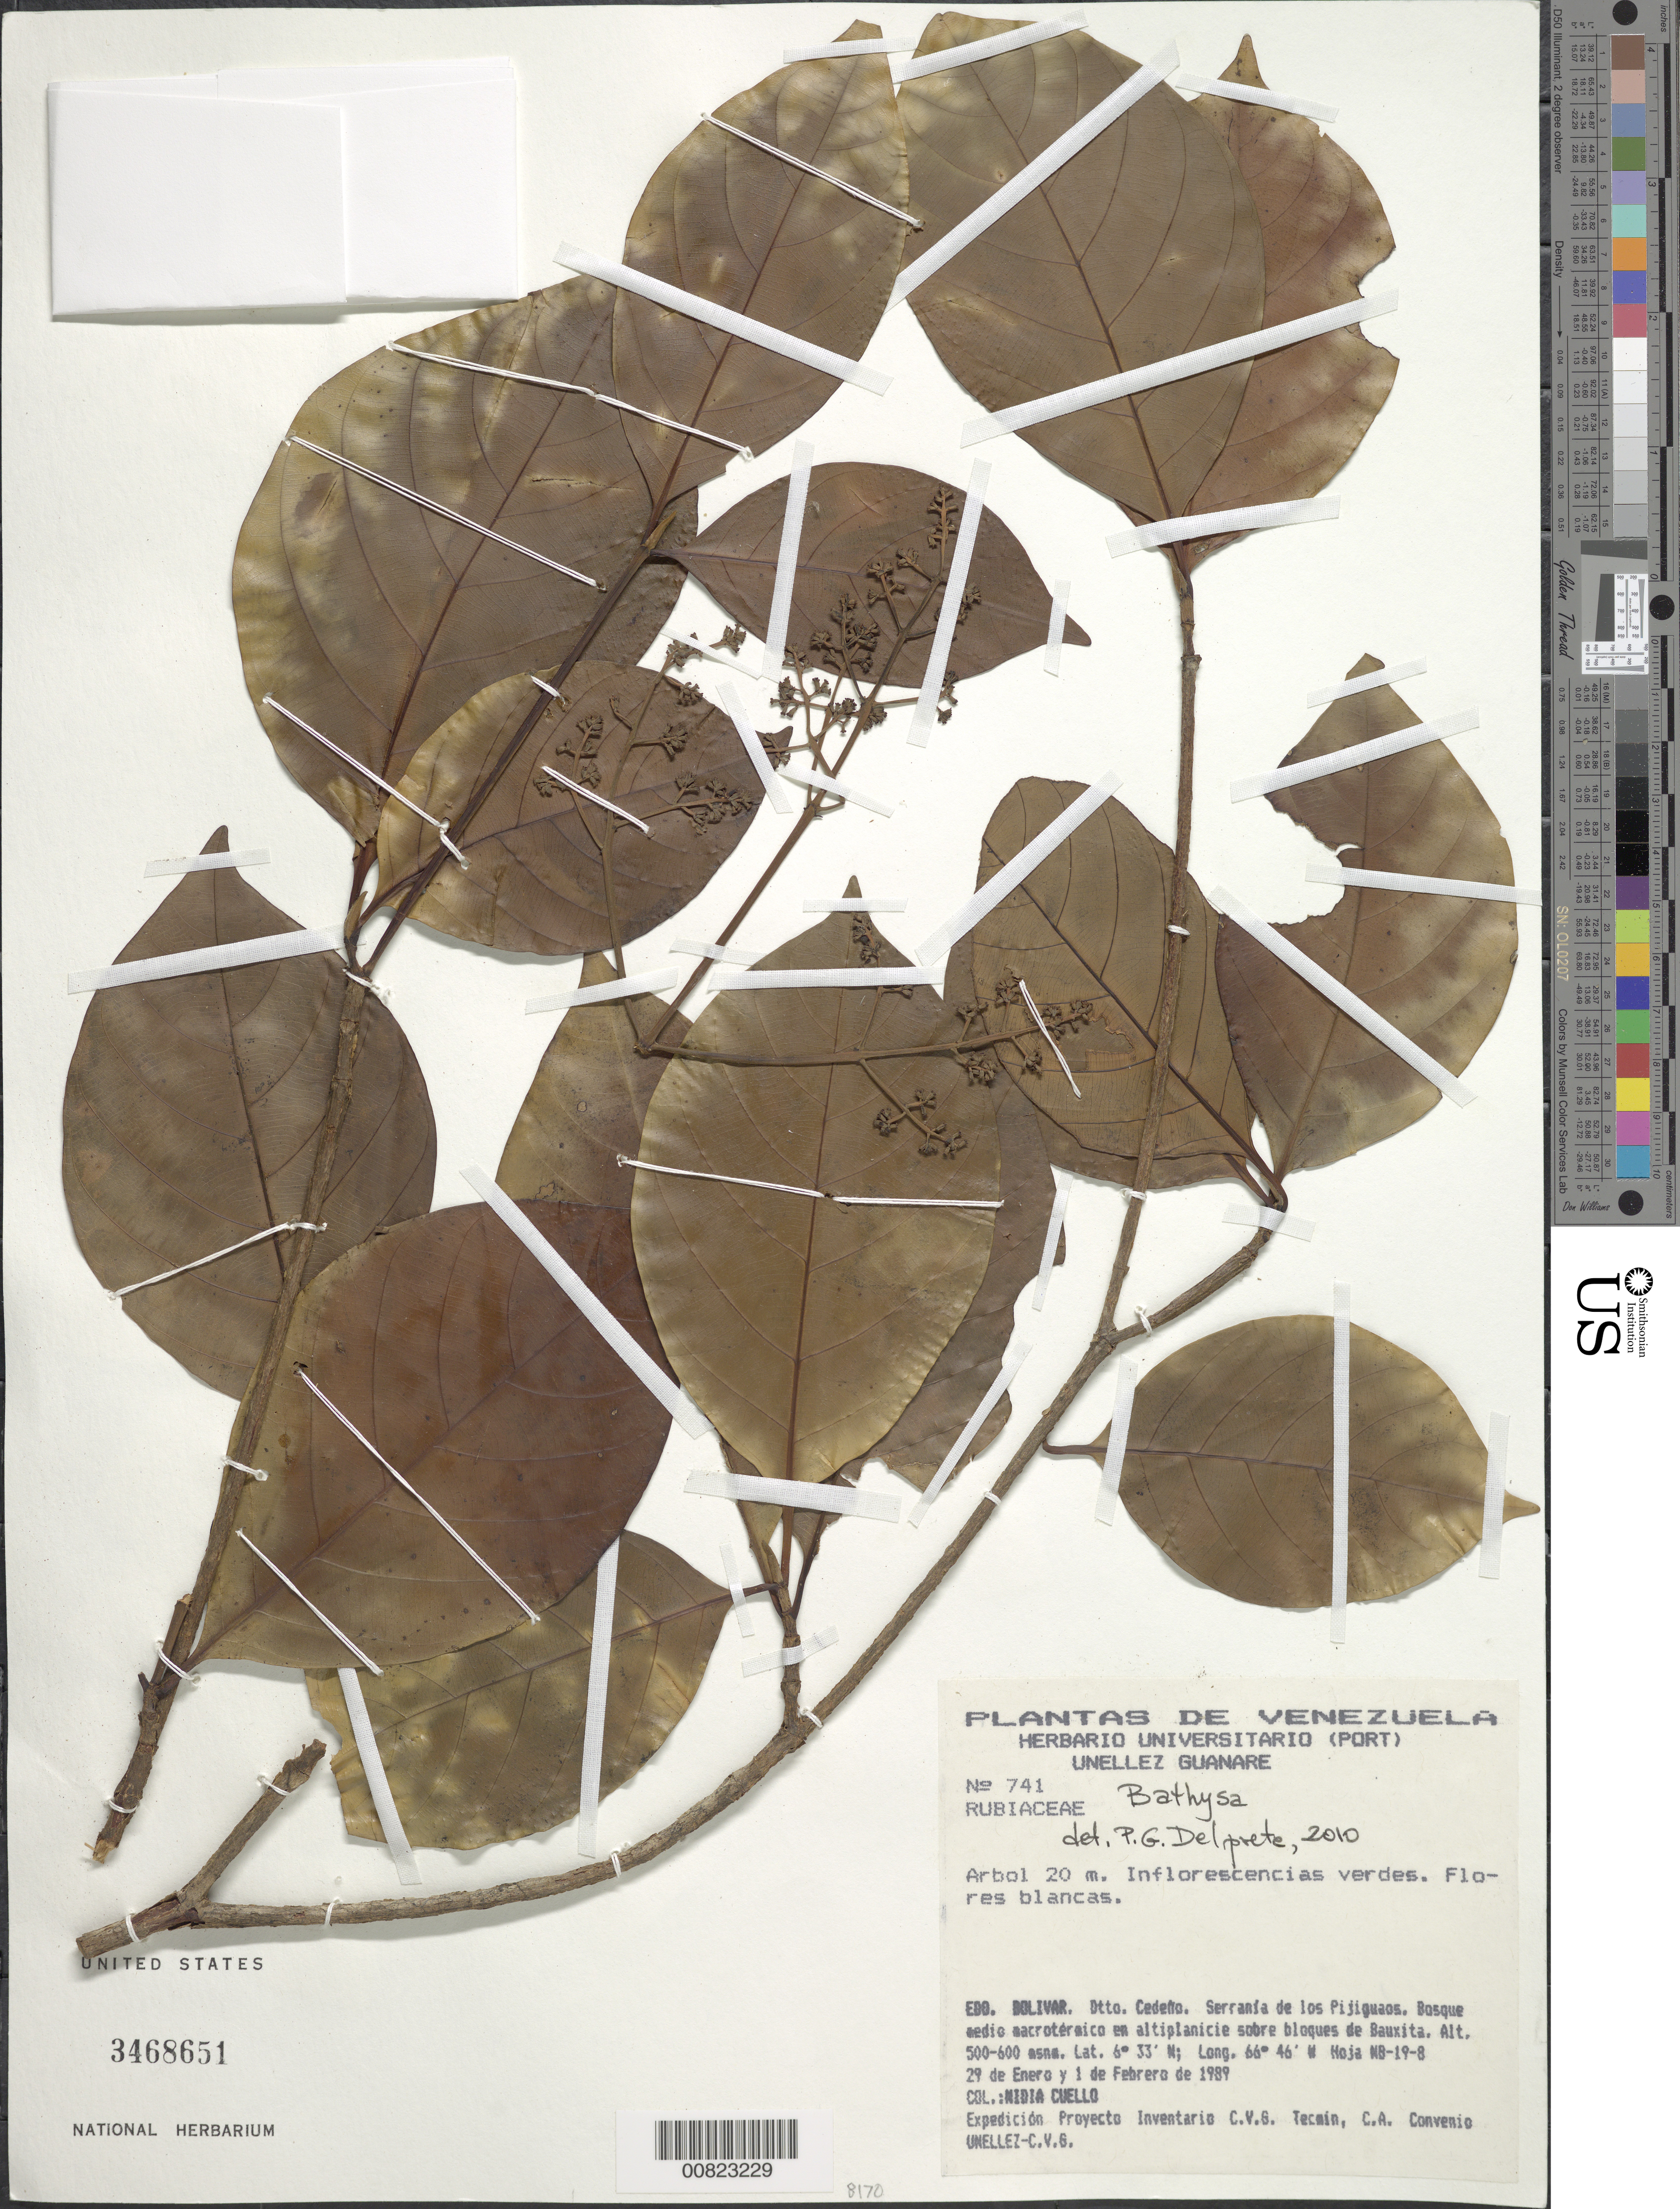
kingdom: Plantae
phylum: Tracheophyta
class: Magnoliopsida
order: Gentianales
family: Rubiaceae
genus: Bathysa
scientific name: Bathysa sp.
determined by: Delprete, P. G., Herb. de Guyane Cay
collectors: N. L. Cuello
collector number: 741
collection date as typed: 29-Jan-89 to 1-Feb-89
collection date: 1989-01-29/1989-02-01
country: Venezuela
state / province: Bolívar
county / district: Cedeño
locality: Serranía de los Pijiguaos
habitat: Bosque medio macrotermico en altiplanicie sobre bloques de bauxita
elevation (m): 500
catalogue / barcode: US 3468651